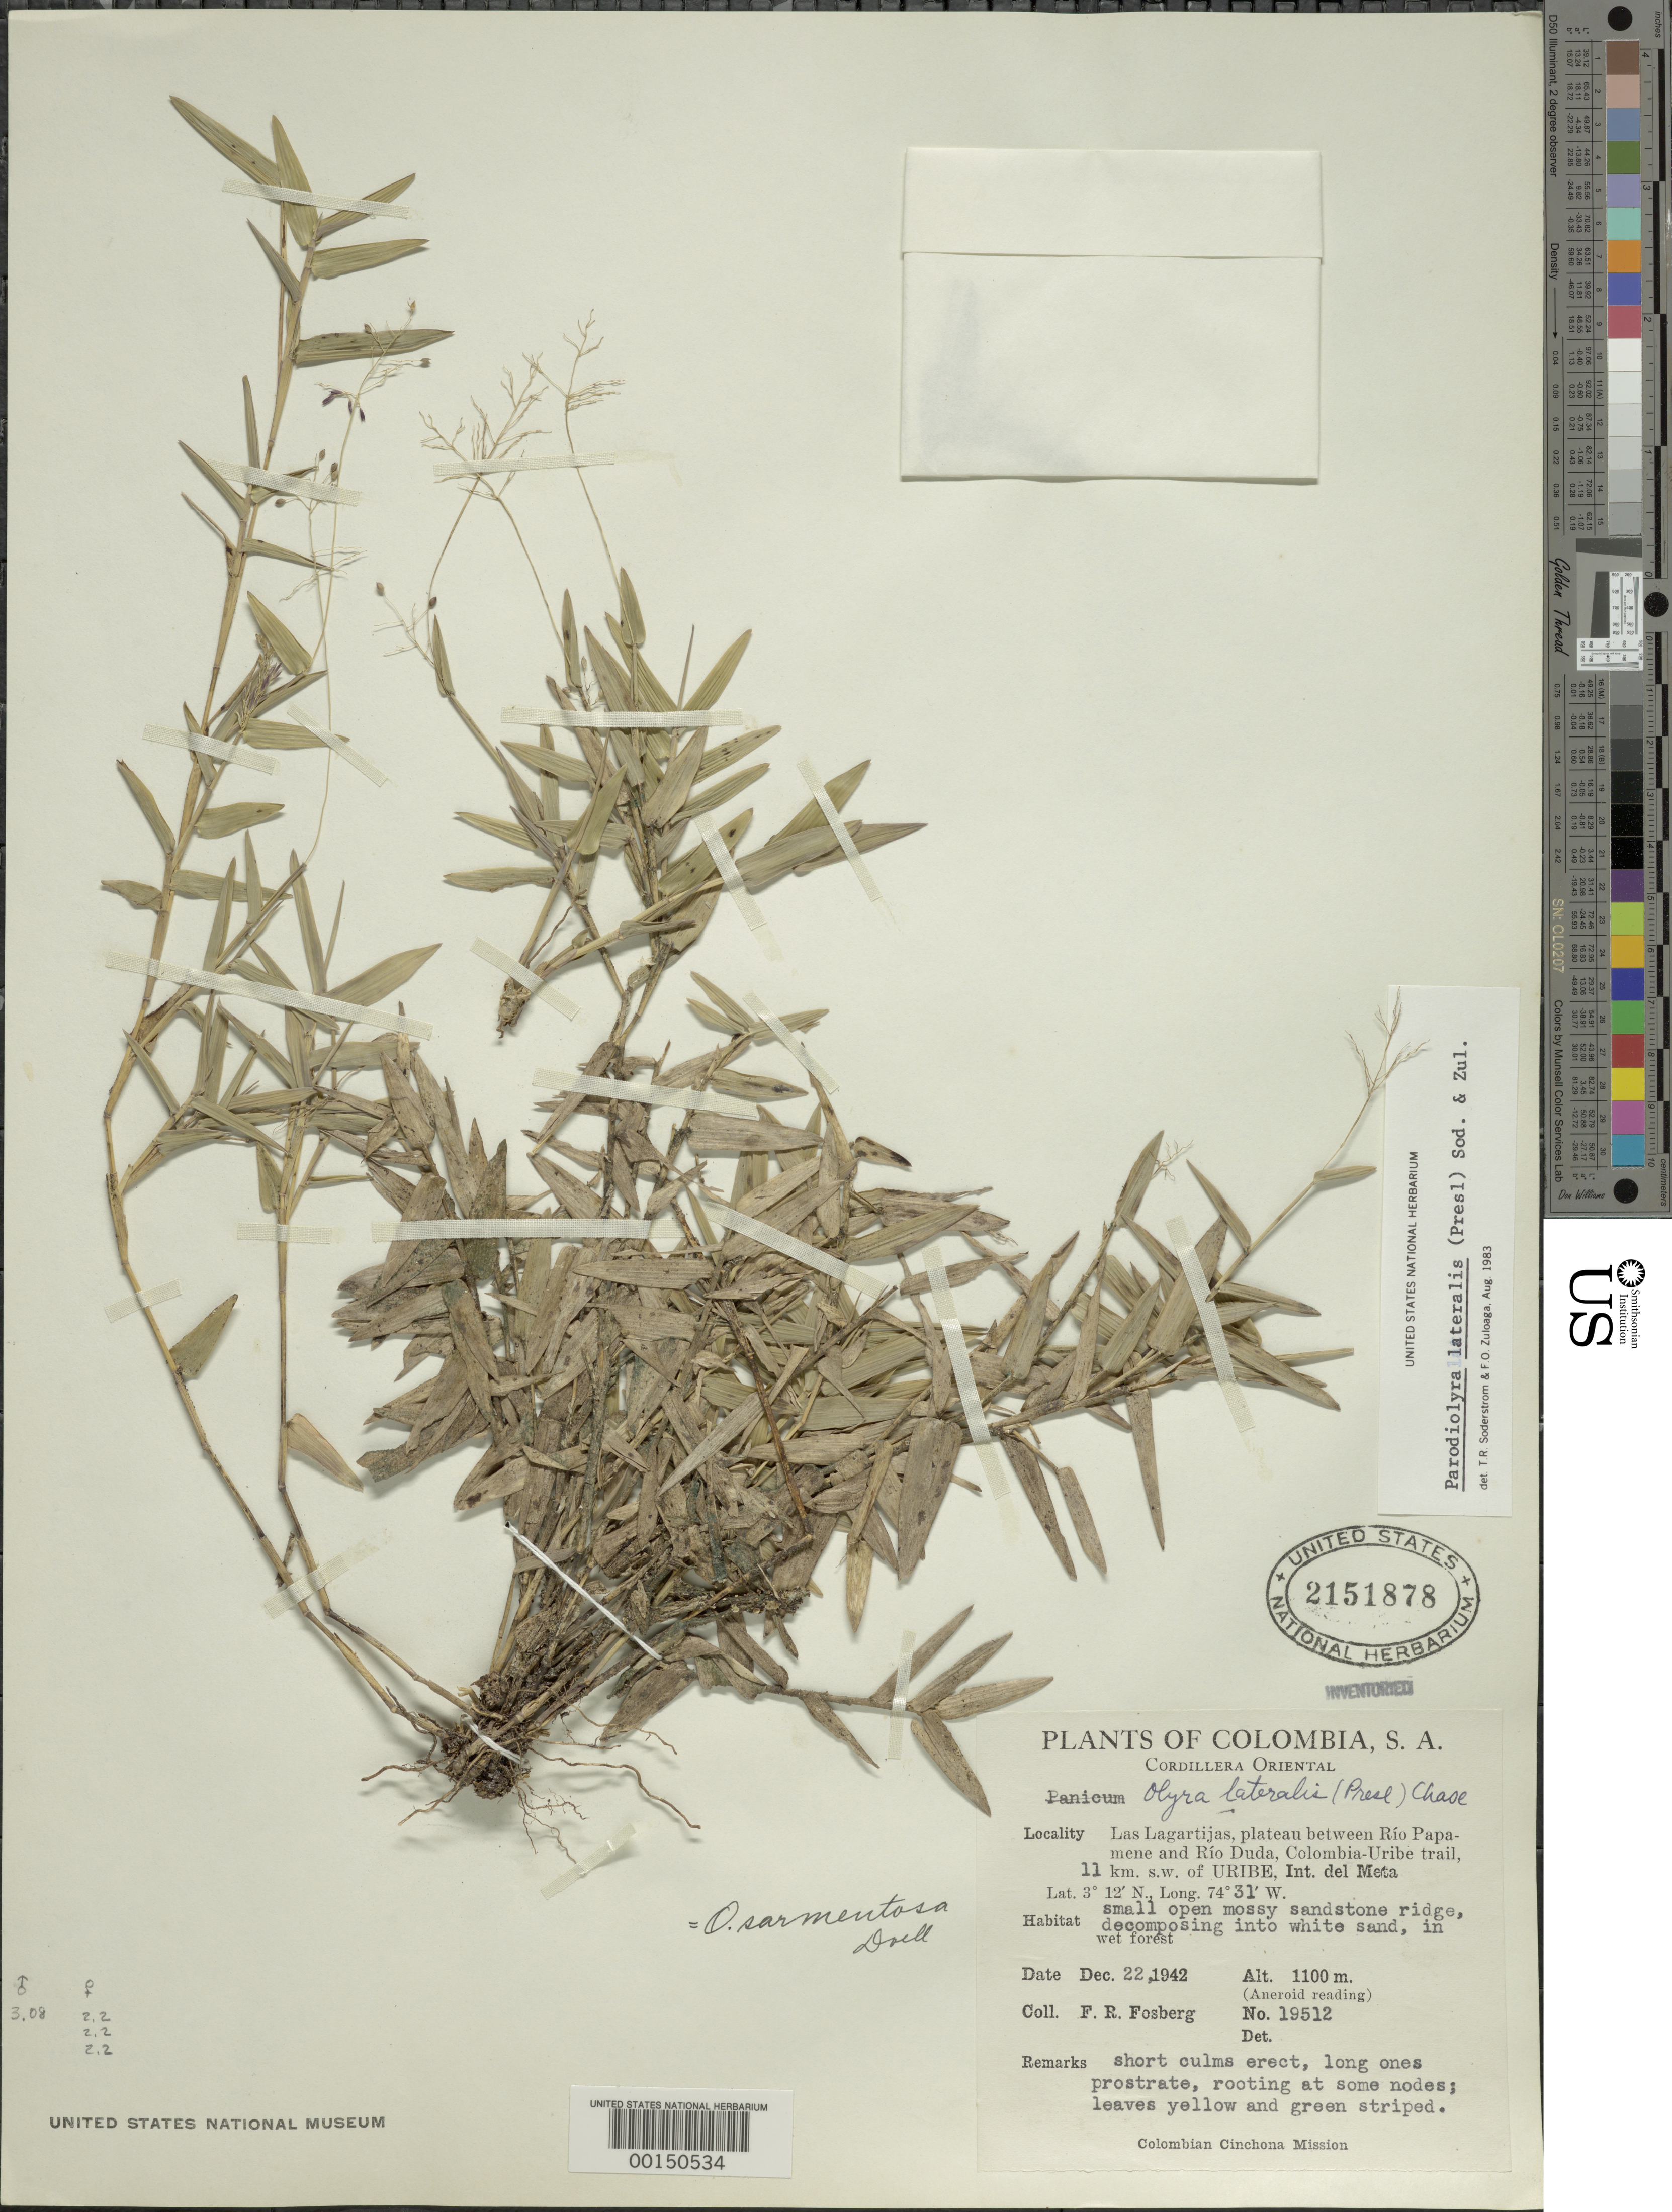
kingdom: Plantae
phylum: Tracheophyta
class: Liliopsida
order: Poales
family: Poaceae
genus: Parodiolyra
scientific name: Parodiolyra lateralis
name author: (J. Presl ex Nees) Soderstr. & Zuloaga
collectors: F. R. Fosberg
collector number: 19512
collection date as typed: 22 Dec 1942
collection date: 1942-12-22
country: Colombia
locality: Las Lagartijas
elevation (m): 1100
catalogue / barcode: US 2151878